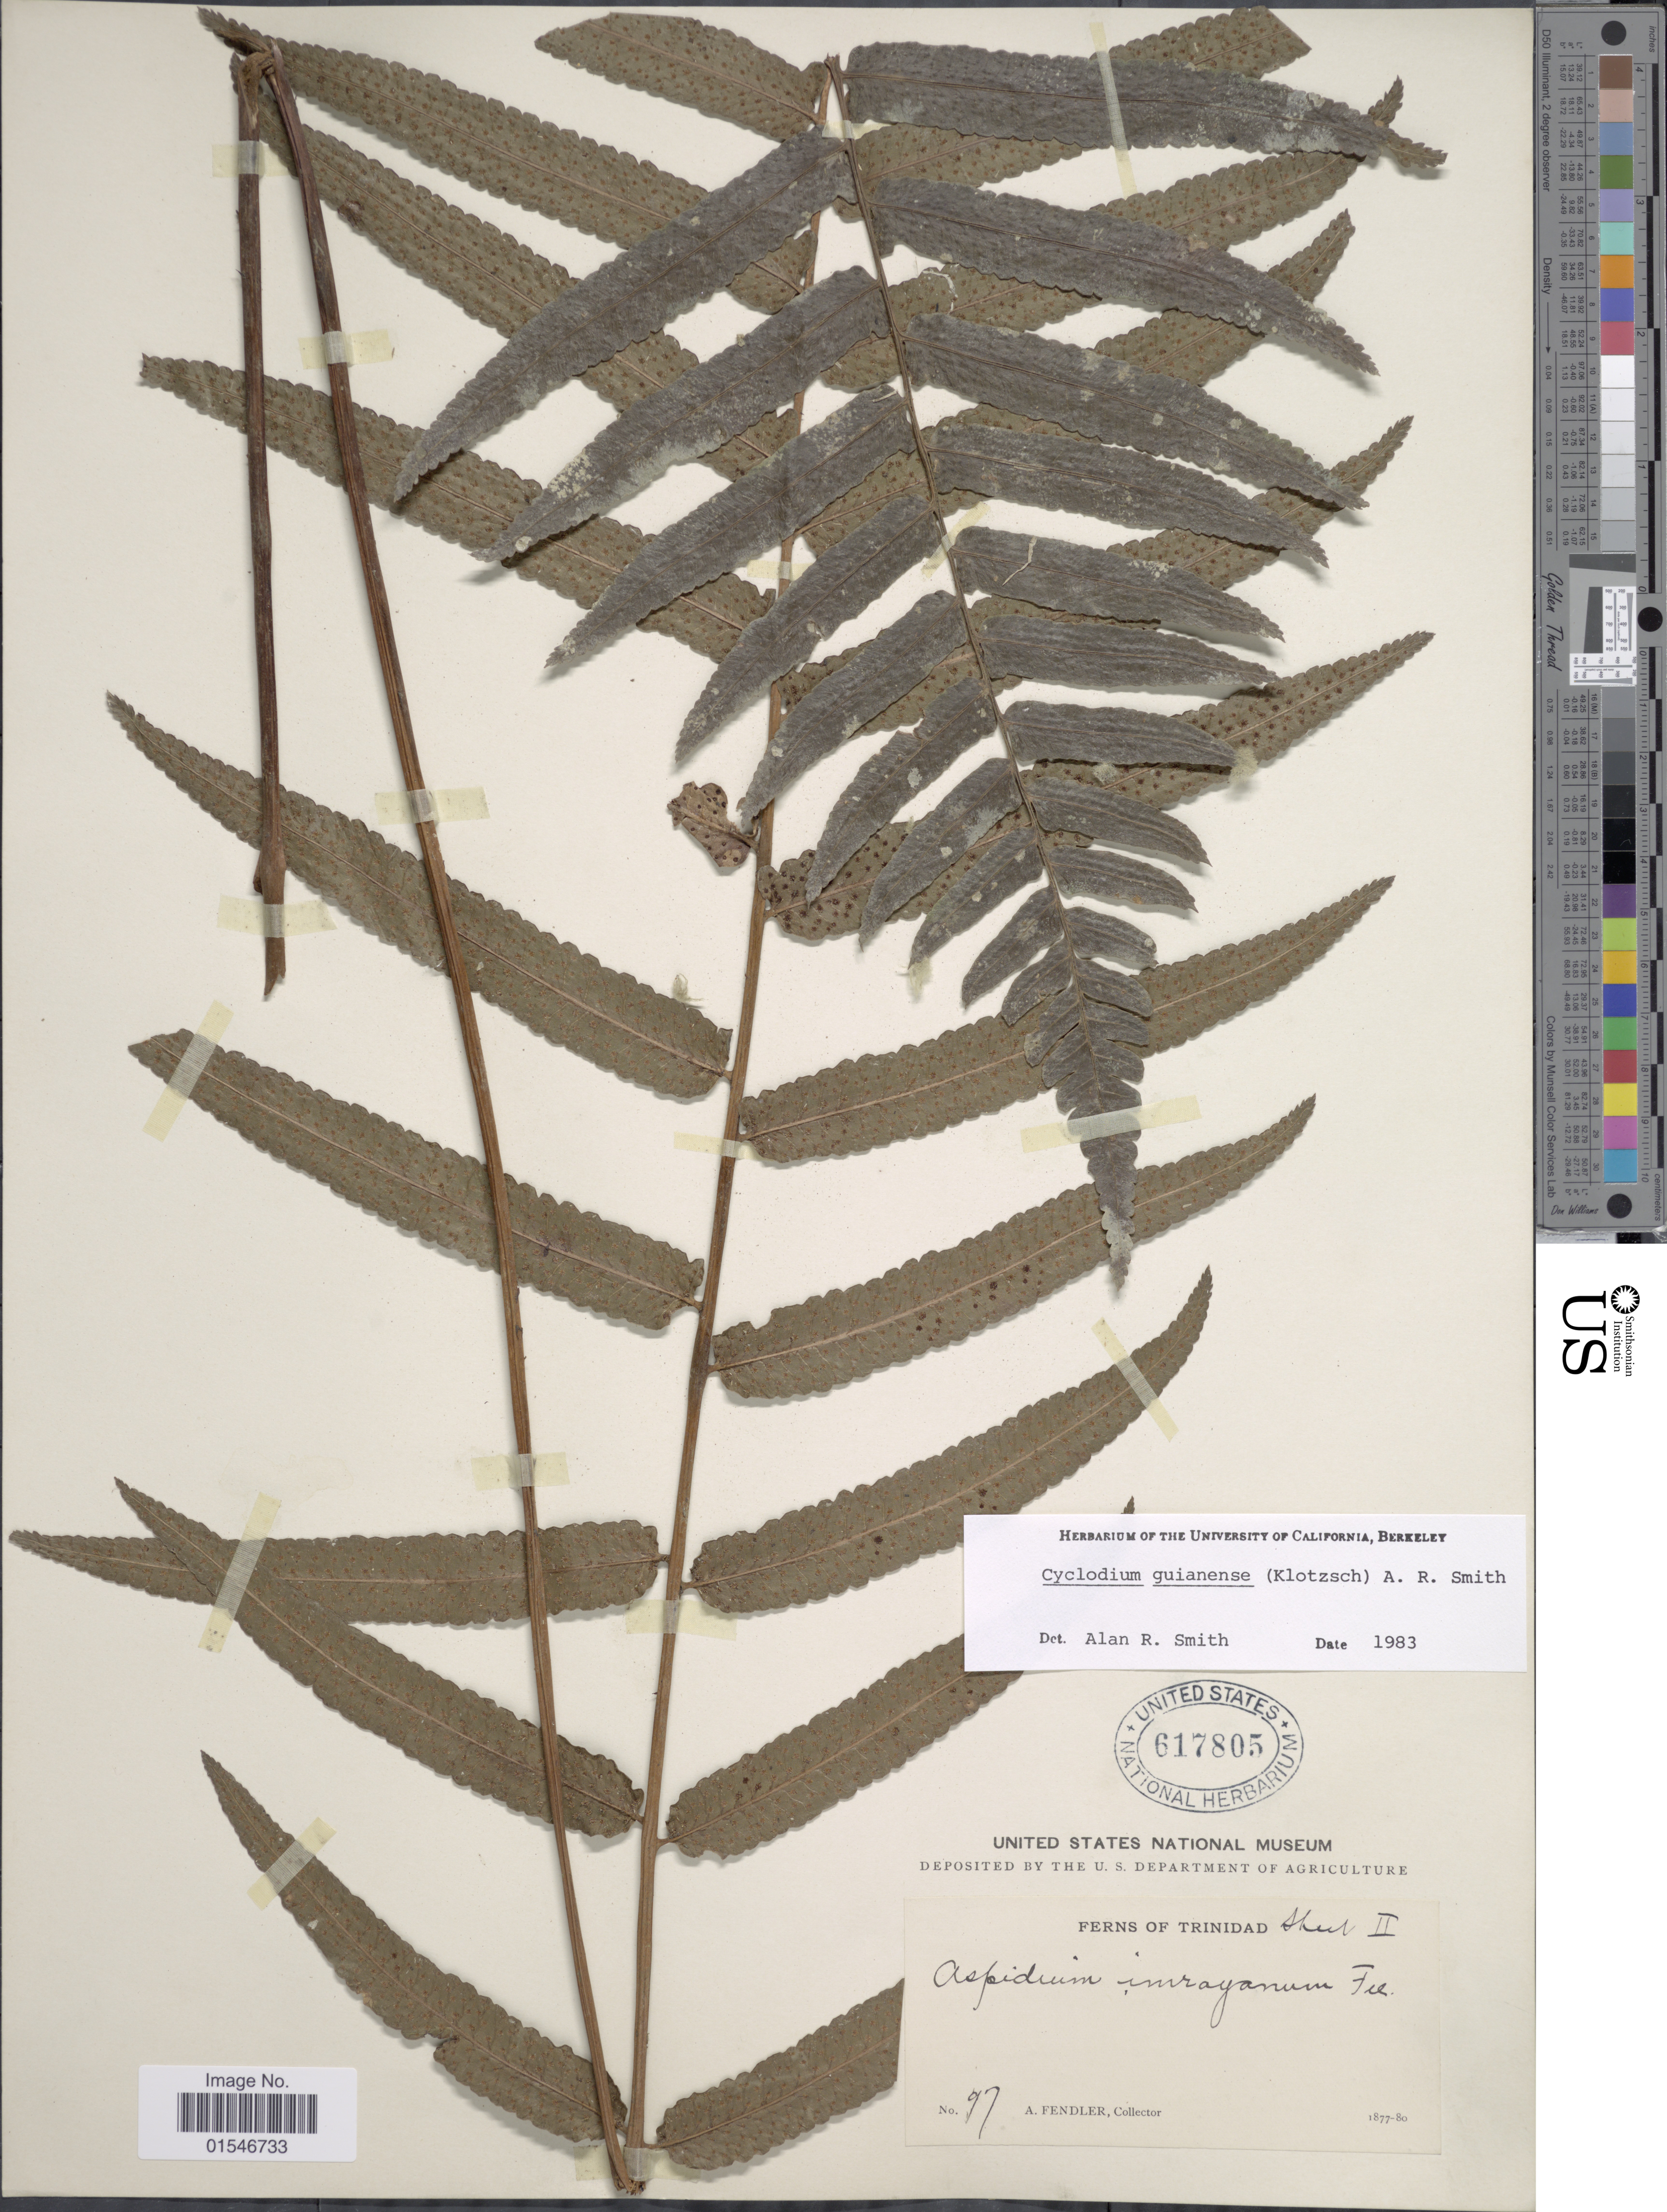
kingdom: Plantae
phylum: Tracheophyta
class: Polypodiopsida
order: Polypodiales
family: Dryopteridaceae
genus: Cyclodium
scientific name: Cyclodium guianense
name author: (Klotzsch) van der Werff ex L.D. Gómez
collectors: A. Fendler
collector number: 97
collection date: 1877/1880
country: Trinidad and Tobago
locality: Trinidad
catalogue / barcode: US 617805